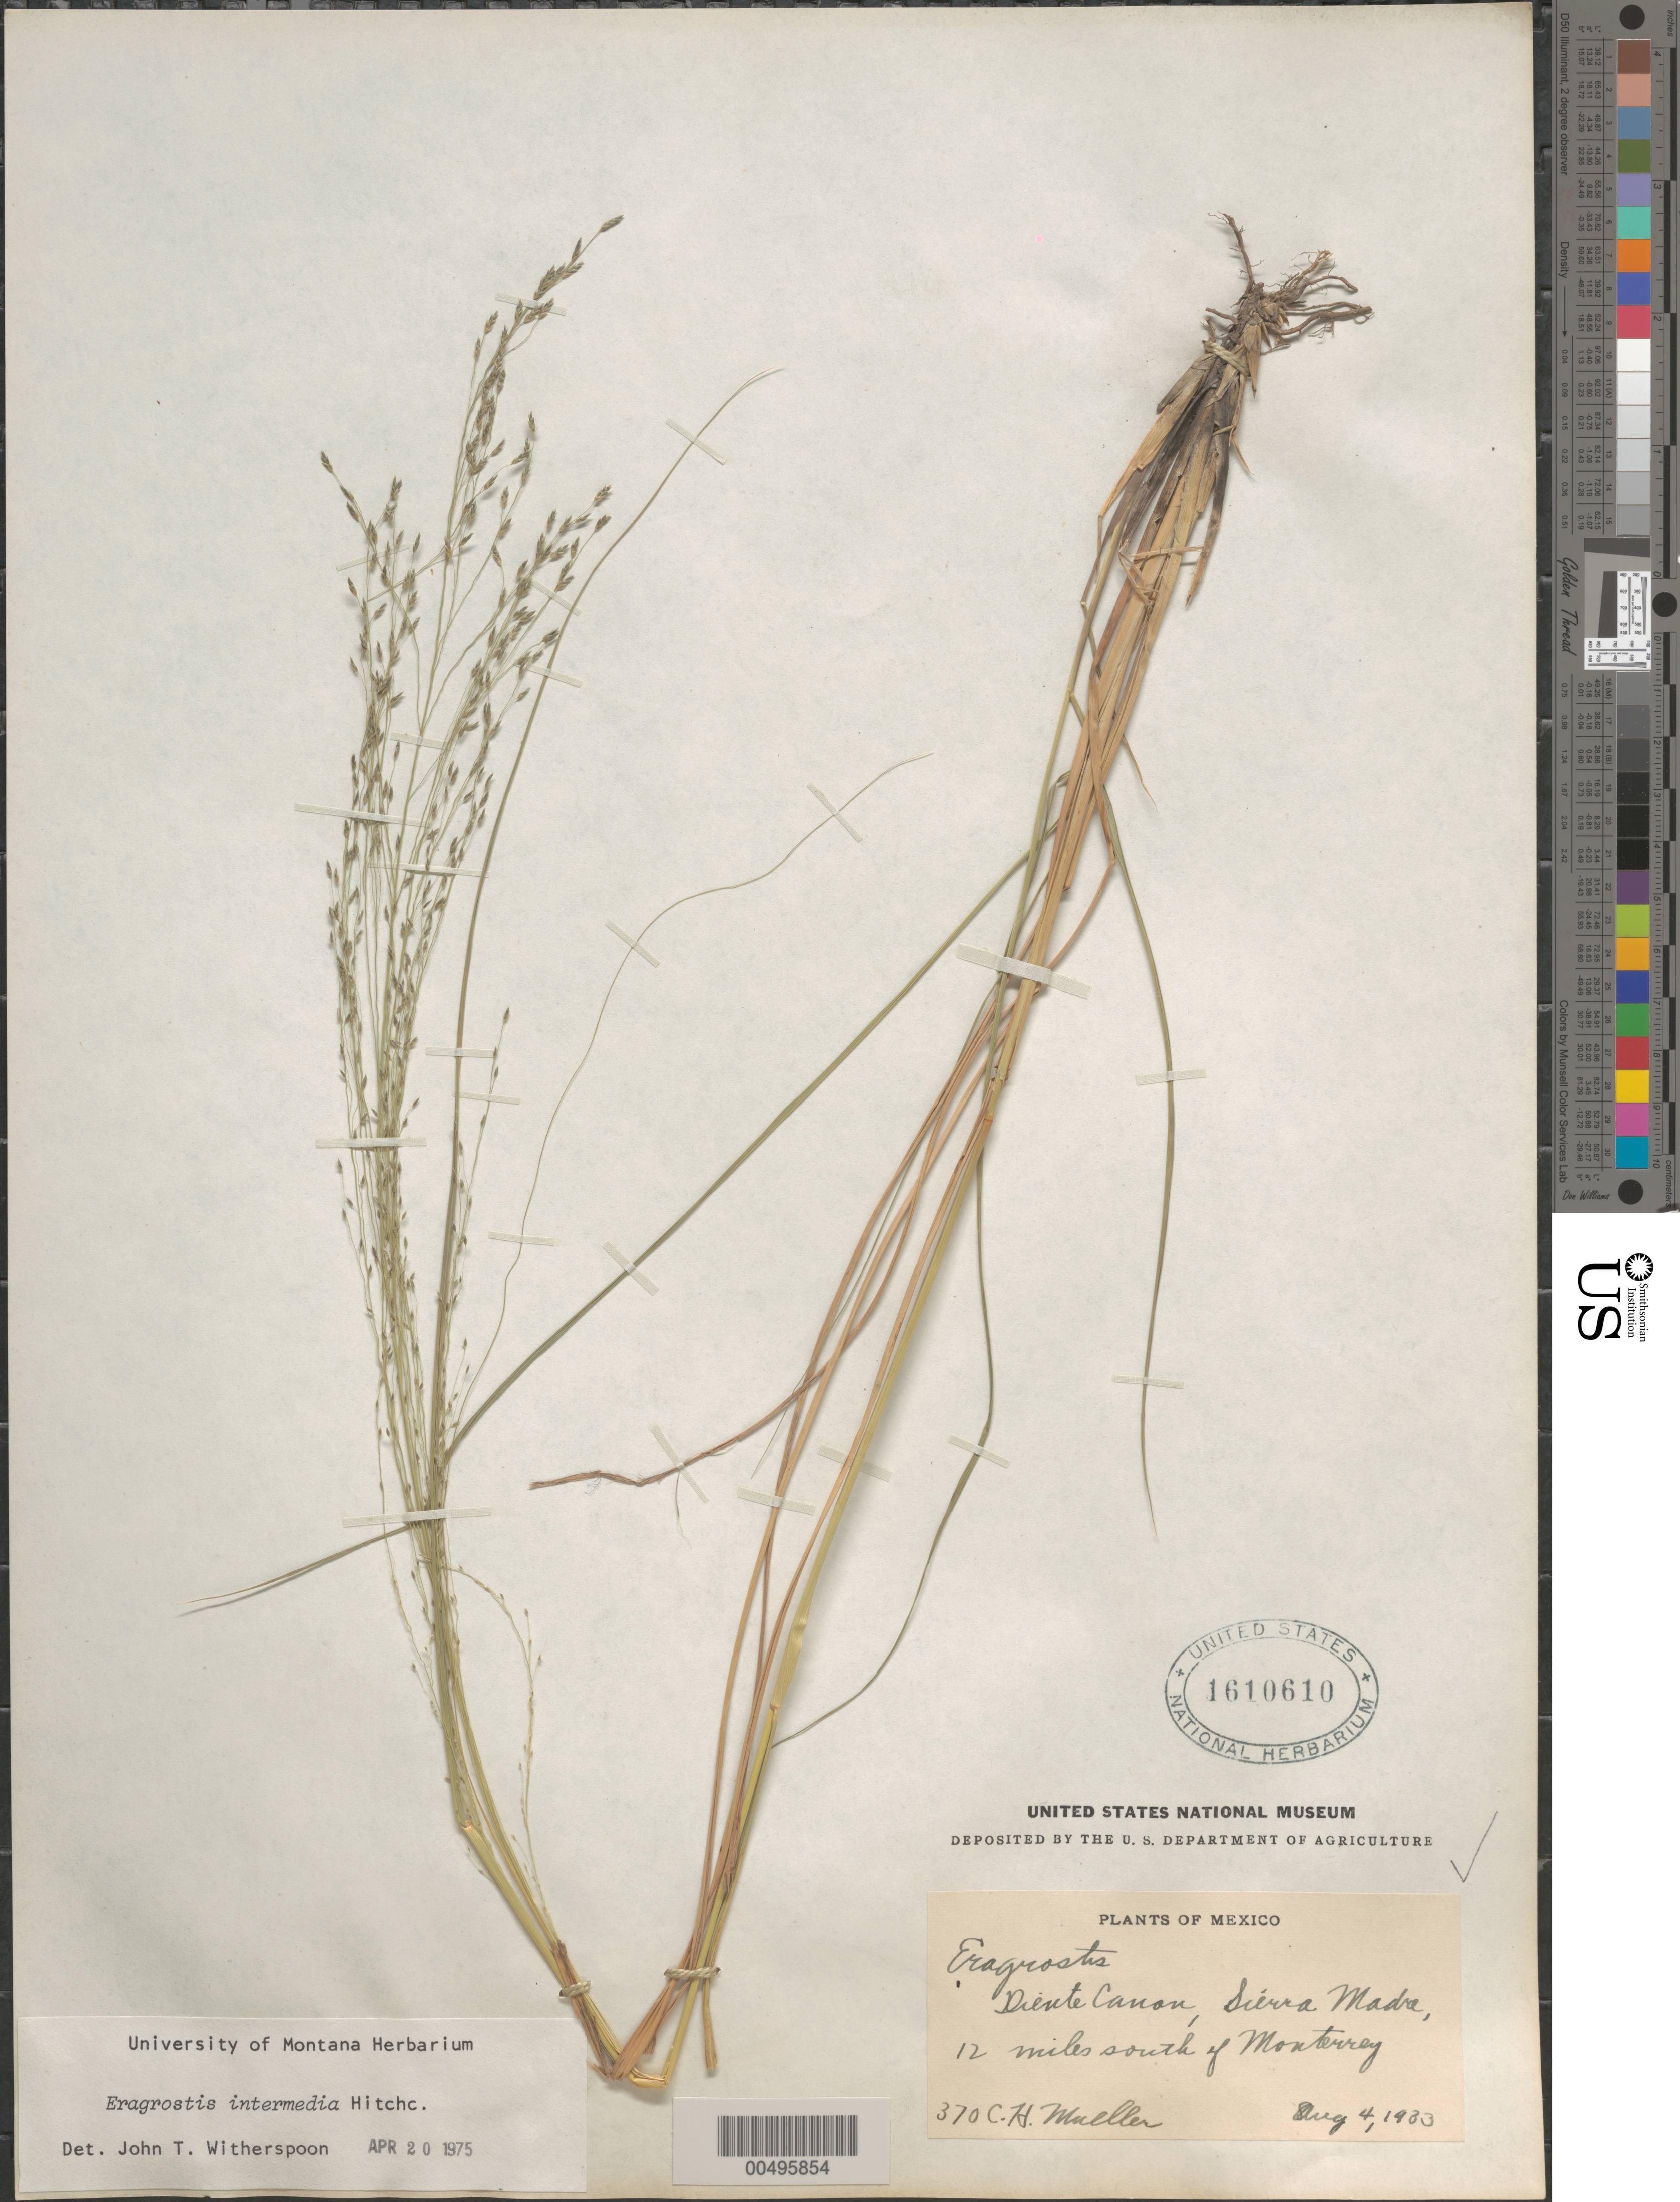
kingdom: Plantae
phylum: Tracheophyta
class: Liliopsida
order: Poales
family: Poaceae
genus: Eragrostis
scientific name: Eragrostis intermedia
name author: Hitchc.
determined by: Witherspoon, John T.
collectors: C. H. Muller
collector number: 370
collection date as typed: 4 Aug 1933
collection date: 1933-08-04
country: Mexico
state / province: Nuevo León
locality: Diente Canon, Sierra Madre, 12 mi S of Monterrey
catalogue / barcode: US 1610610